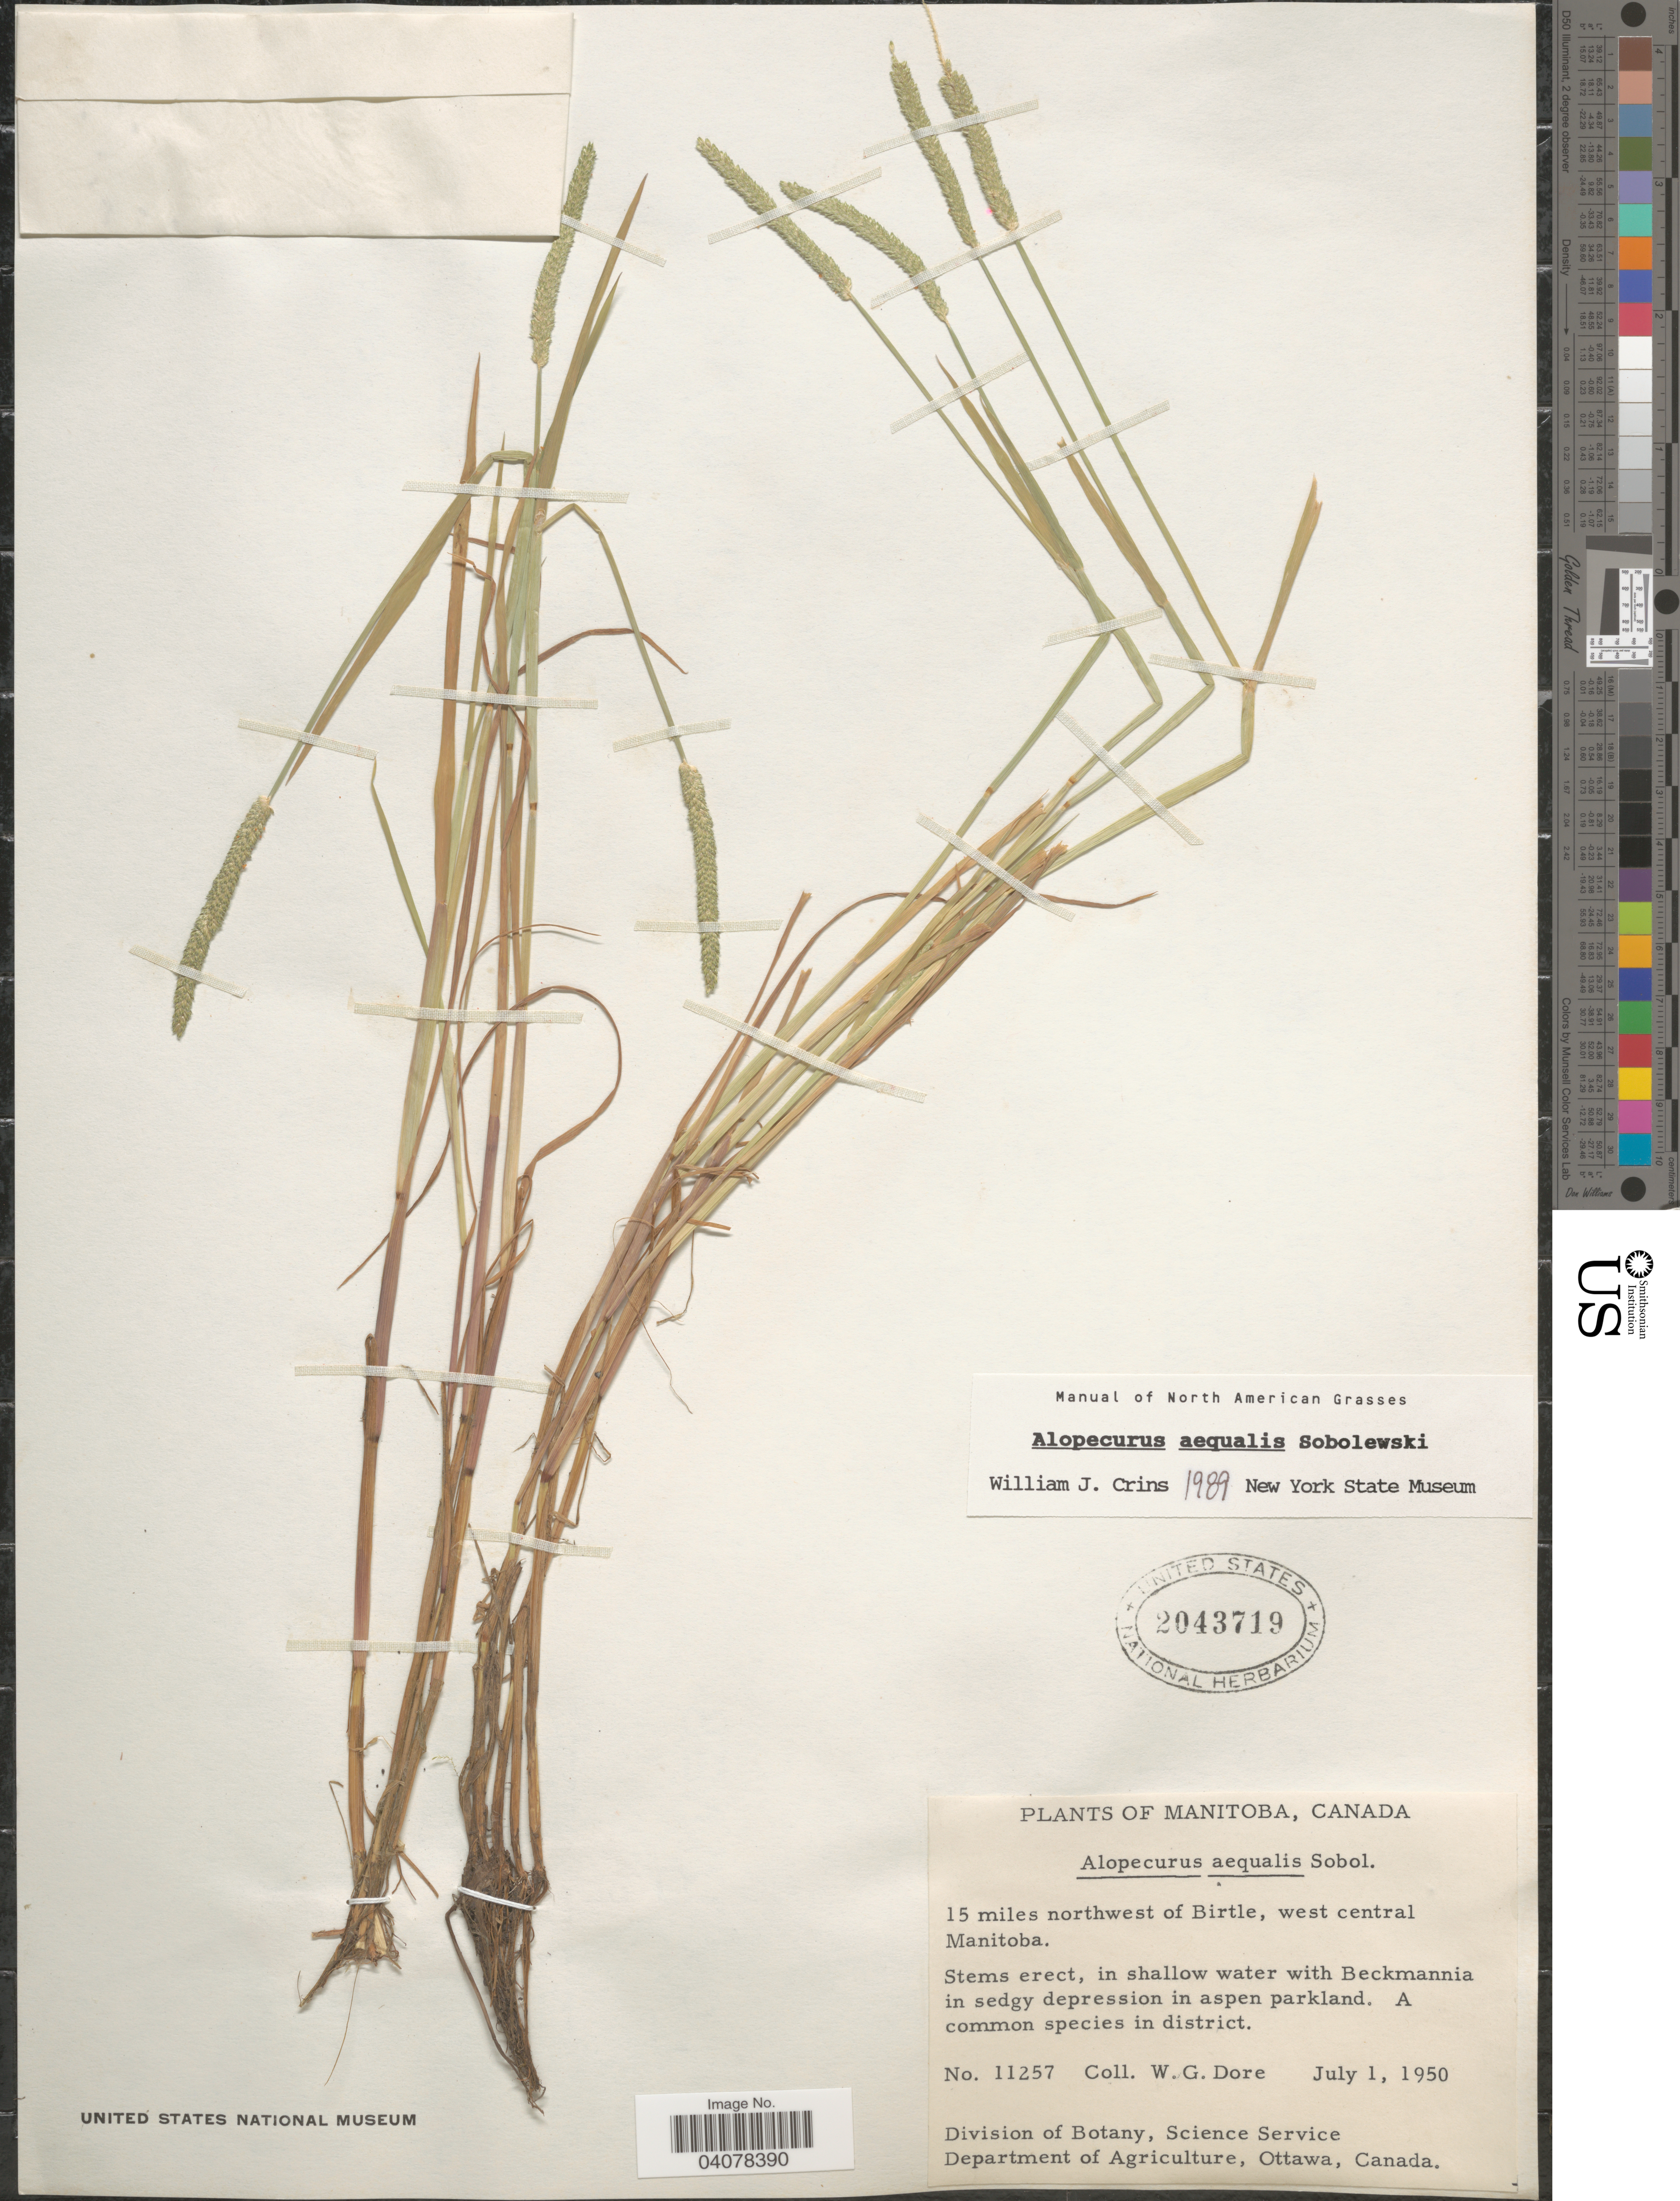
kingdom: Plantae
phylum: Tracheophyta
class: Liliopsida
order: Poales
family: Poaceae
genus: Alopecurus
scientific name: Alopecurus aequalis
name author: Sobol.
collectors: W. Dore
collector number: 11257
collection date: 1950-07-01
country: Canada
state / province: Manitoba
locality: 15 miles northwest of Birtle, west central Manitoba.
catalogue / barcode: US 2043719